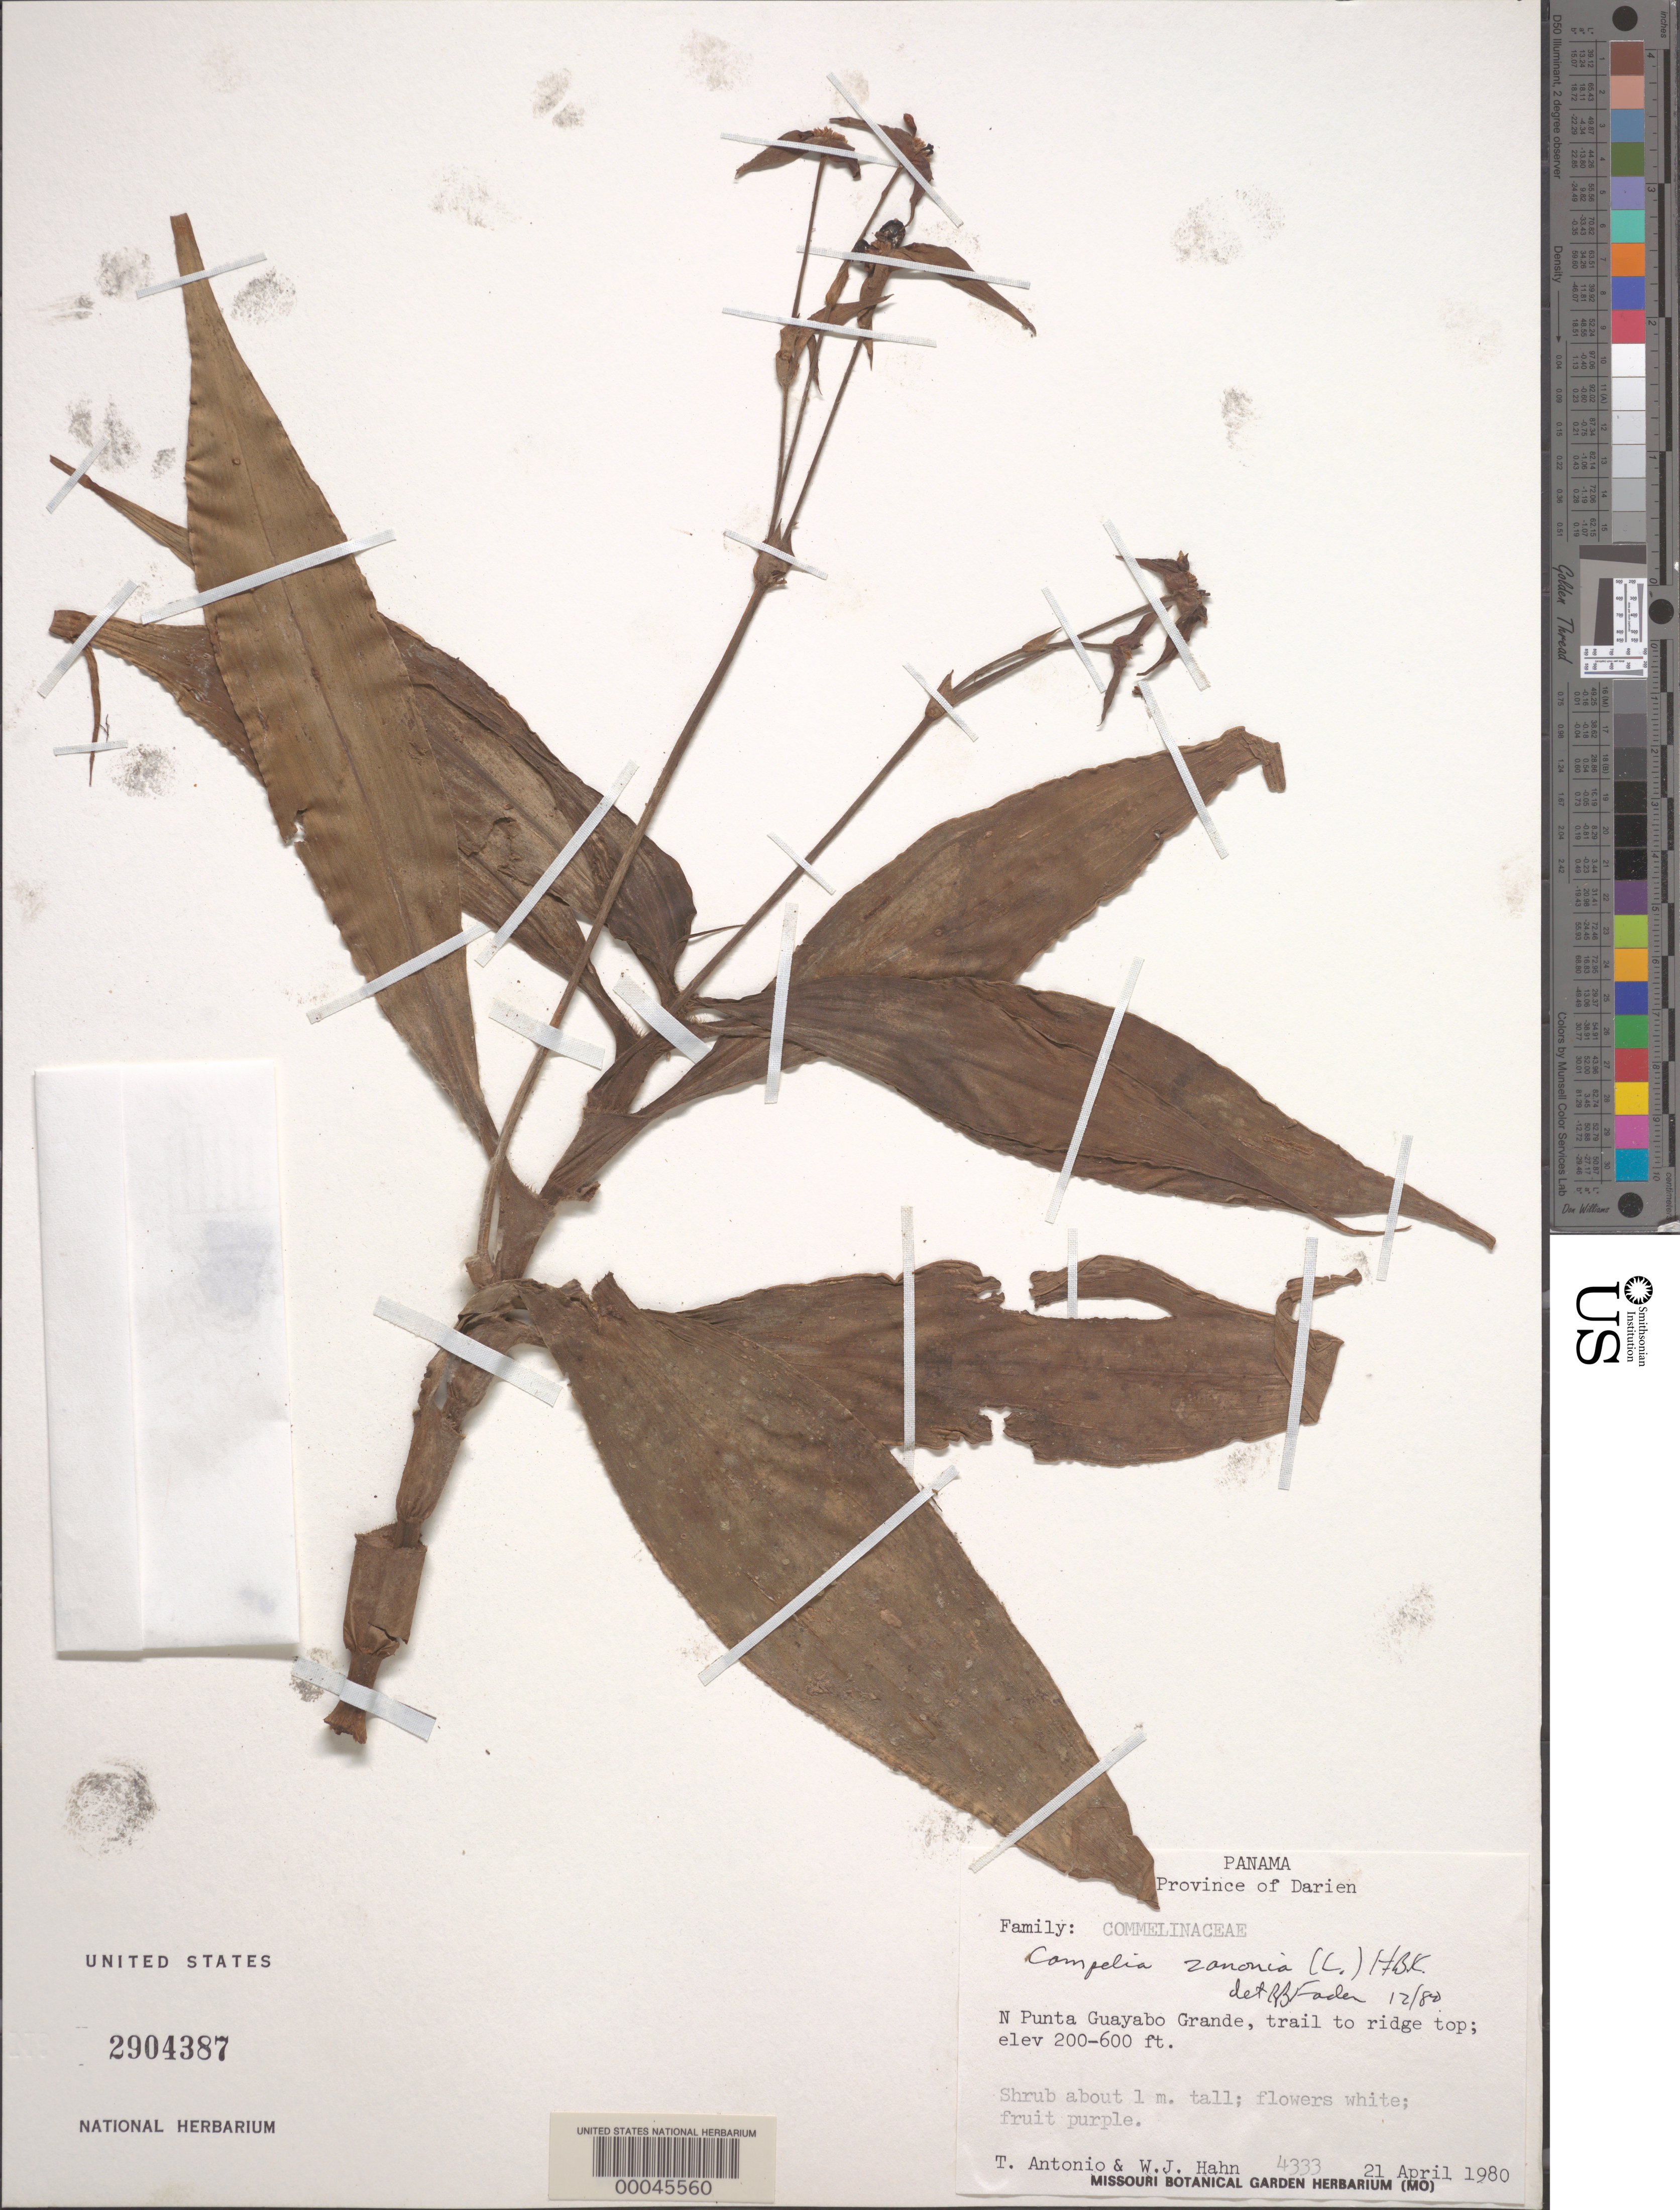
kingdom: Plantae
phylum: Tracheophyta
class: Liliopsida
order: Commelinales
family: Commelinaceae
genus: Tradescantia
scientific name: Tradescantia zanonia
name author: (L.) Sw.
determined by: Faden, Robert B., (US), Smithsonian Institution - National Museum of Natural History (UNITED STATES)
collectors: T. Antonio & W. J. Hahn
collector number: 4333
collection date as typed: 21 Apr 1980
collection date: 1980-04-21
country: Panama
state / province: Darién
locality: N Punta Guayabo-Grande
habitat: Trailside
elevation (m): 61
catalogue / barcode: US 2904387